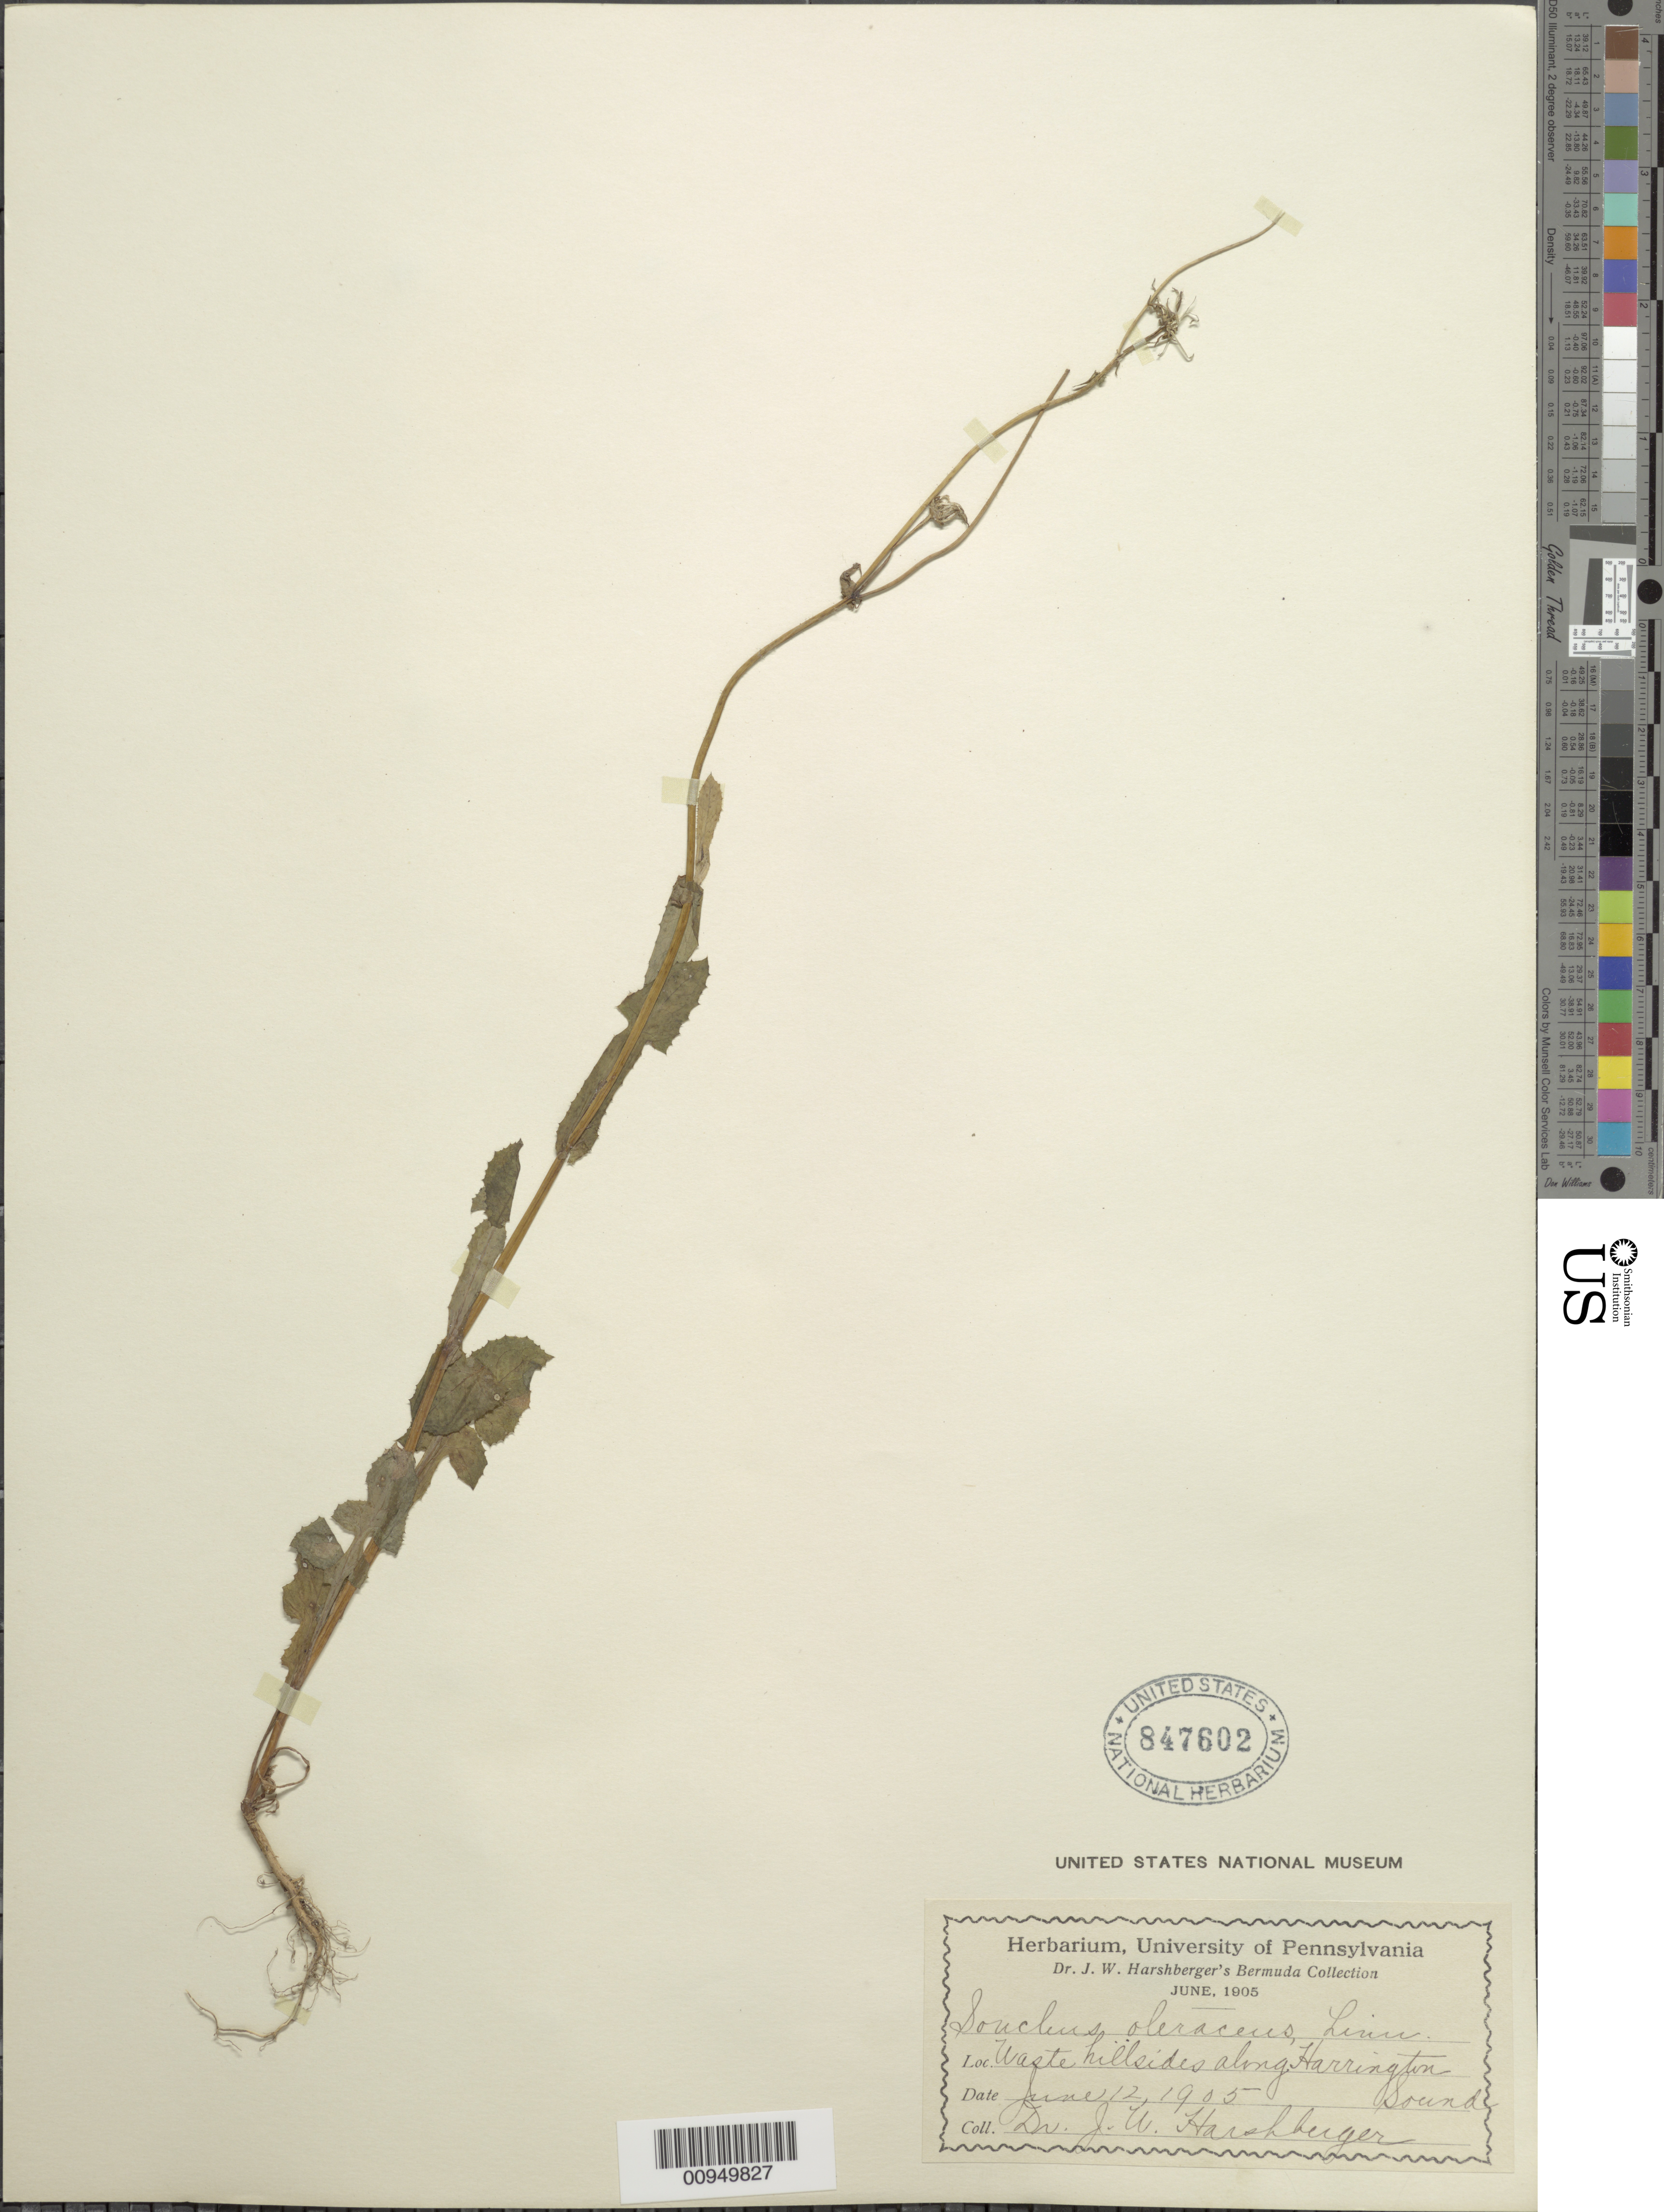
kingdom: Plantae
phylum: Tracheophyta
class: Magnoliopsida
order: Asterales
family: Asteraceae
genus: Sonchus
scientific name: Sonchus oleraceus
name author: L.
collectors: J. W. Harshberger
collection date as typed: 12 Jun 1905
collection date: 1905-06-12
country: Bermuda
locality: hillsides along Harrington Sound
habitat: Waste hillsides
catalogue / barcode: US 847602